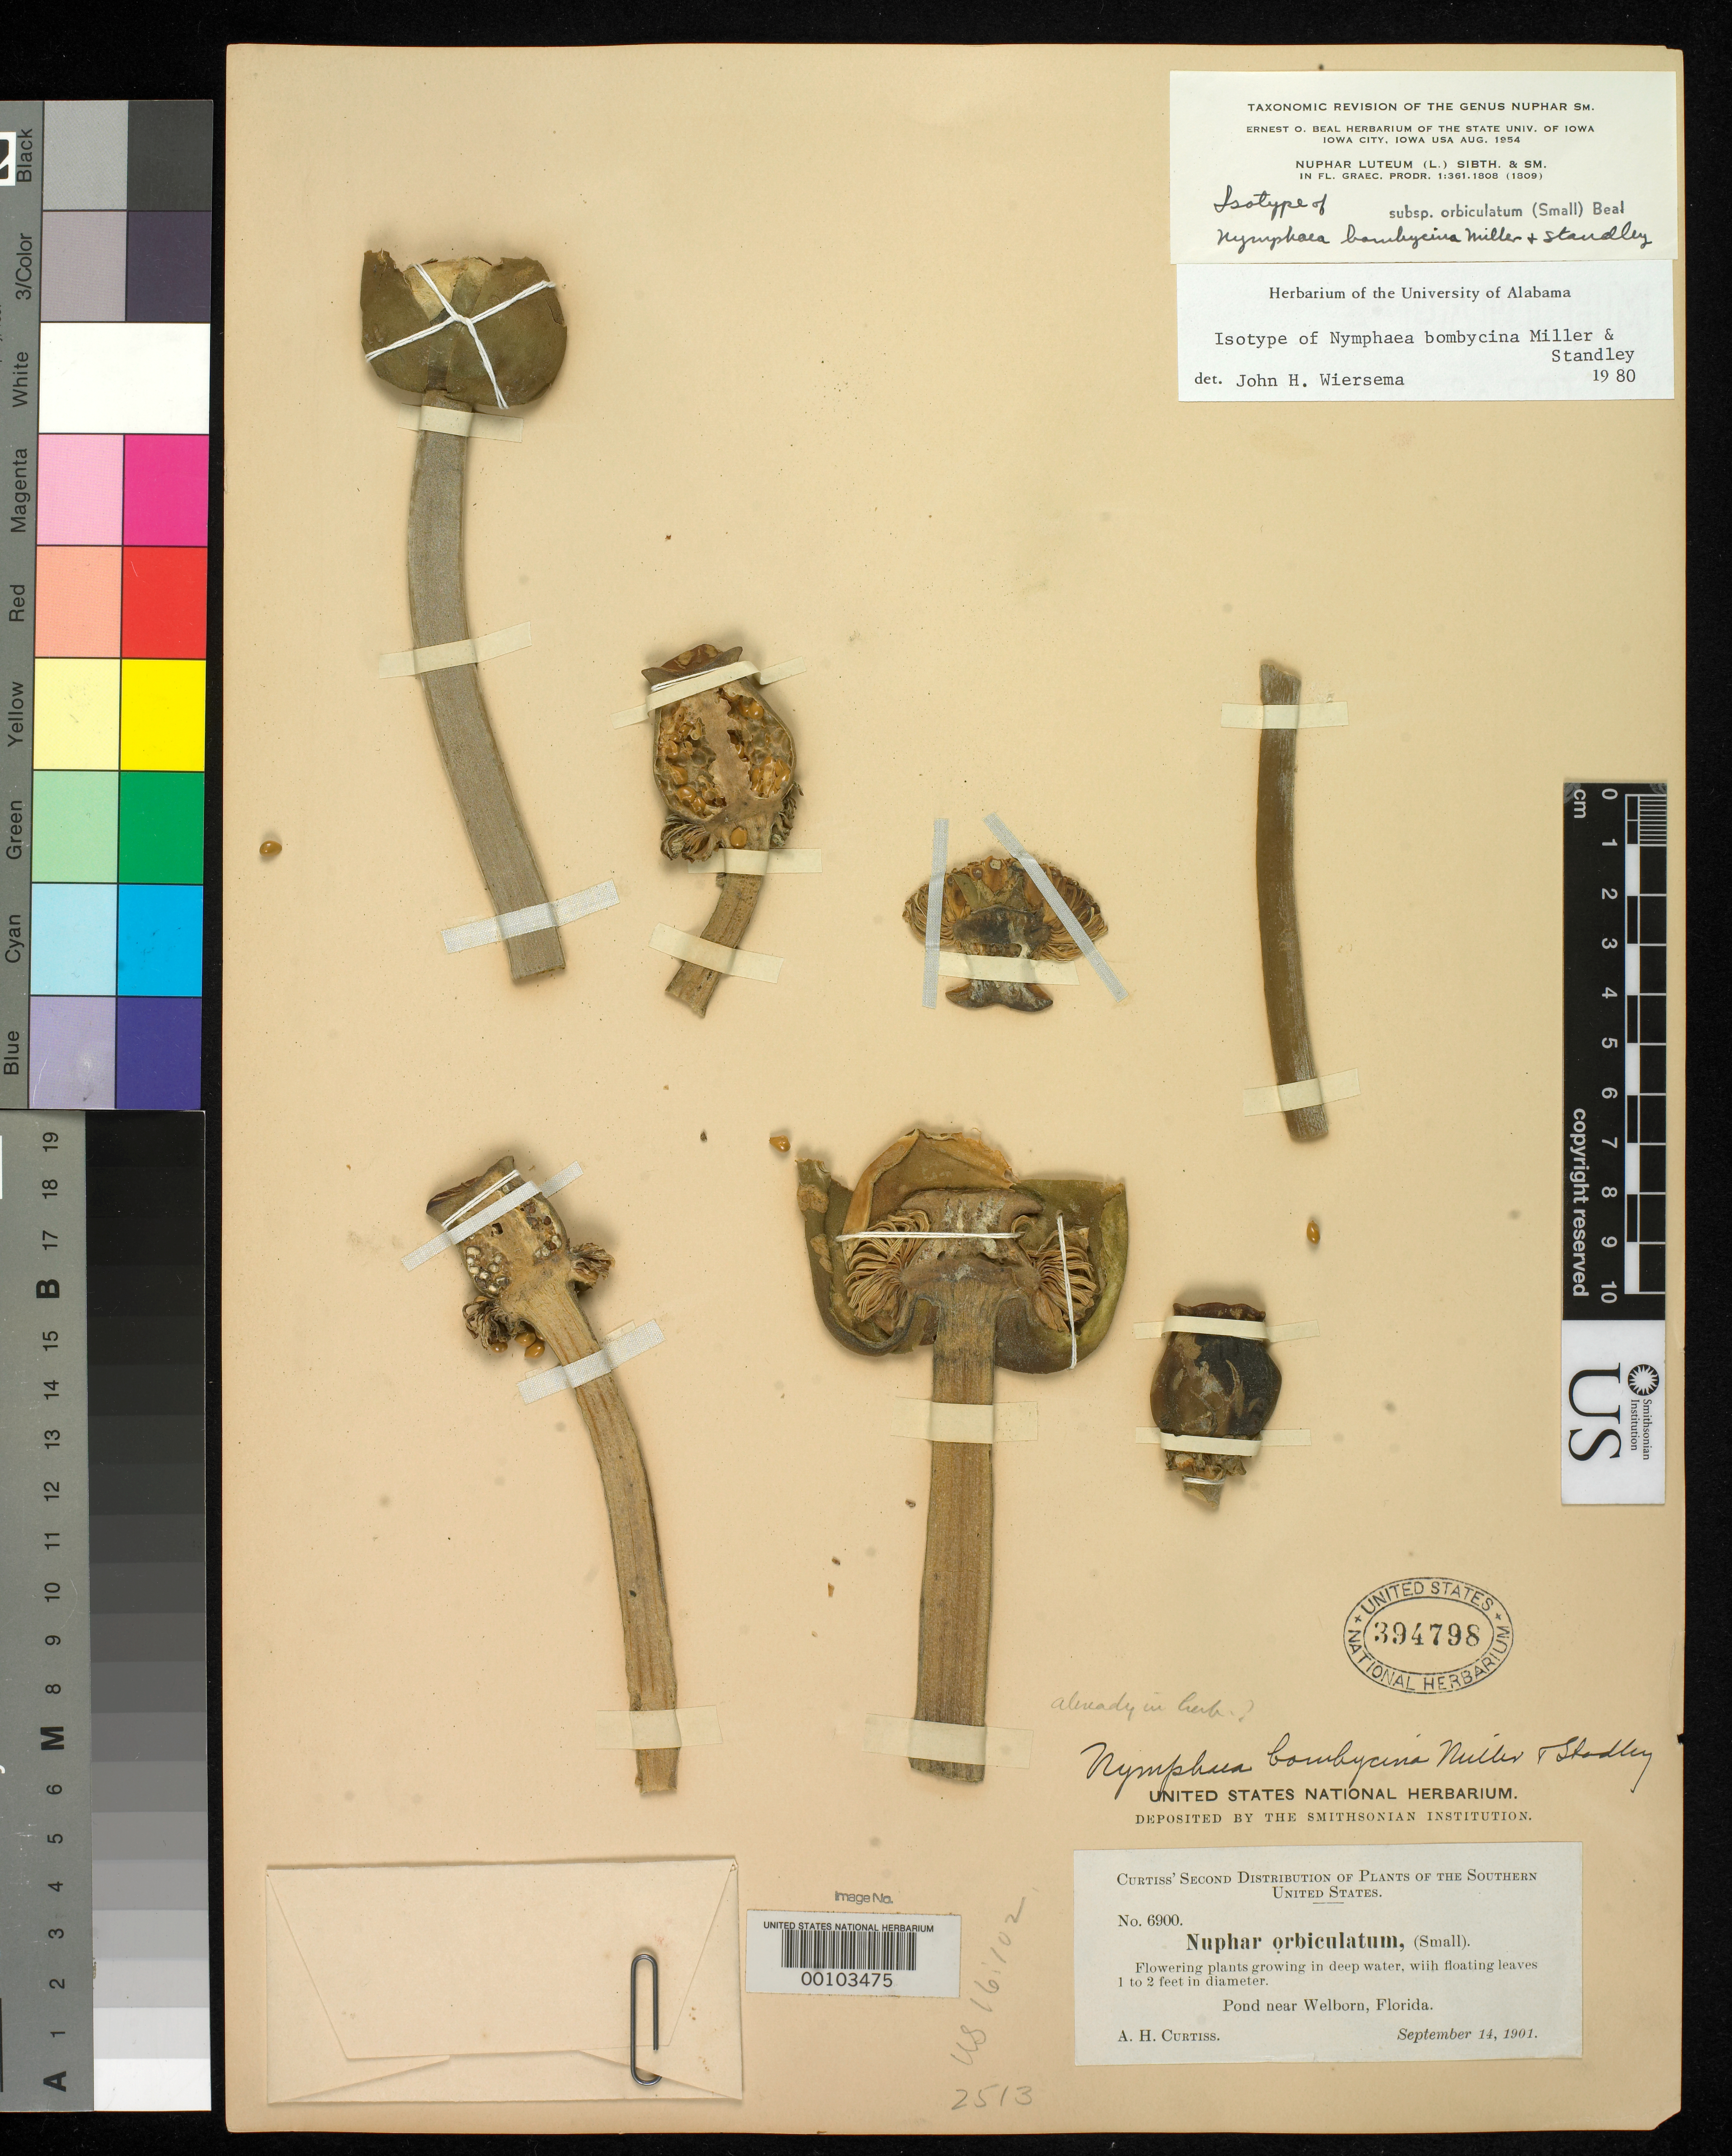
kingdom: Plantae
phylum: Tracheophyta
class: Magnoliopsida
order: Nymphaeales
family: Nymphaeaceae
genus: Nymphaea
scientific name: Nymphaea bombycina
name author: G.S. Mill. & Standl.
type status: Isotype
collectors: A. H. Curtiss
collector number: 6900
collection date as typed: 11 Oct 1901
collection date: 1901-10-11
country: United States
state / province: Florida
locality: Near Wellborn.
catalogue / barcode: US 394798